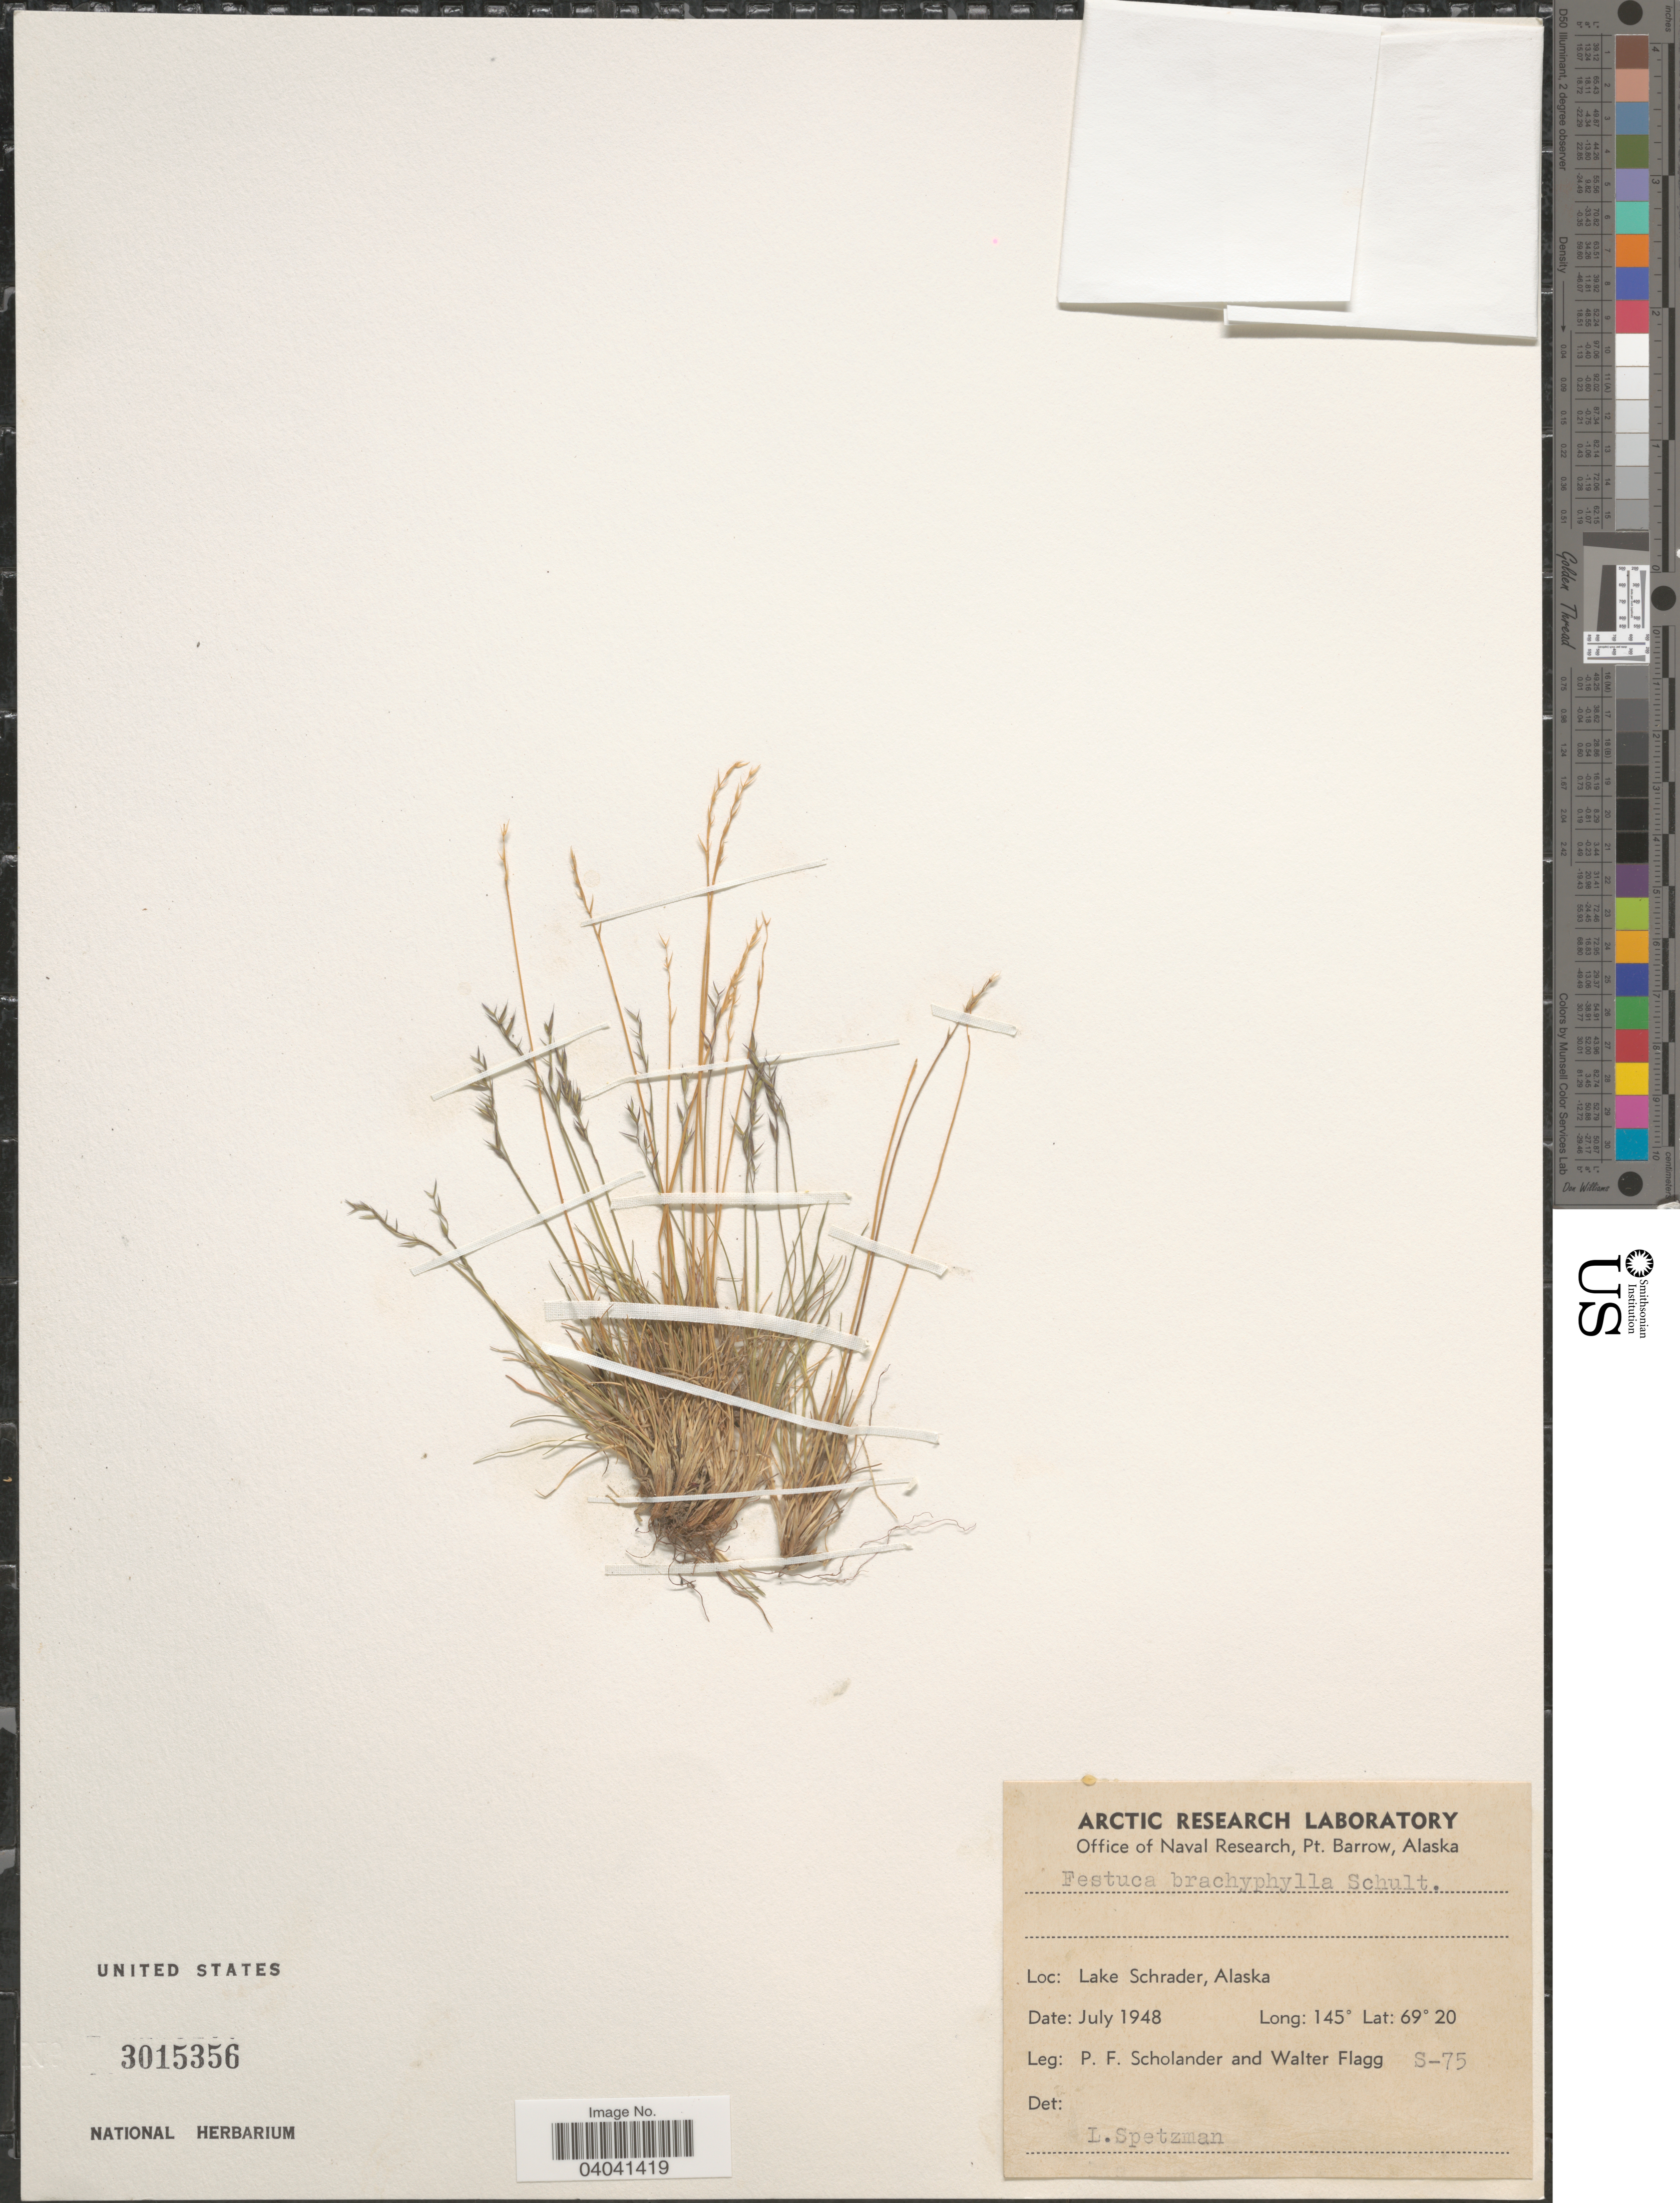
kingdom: Plantae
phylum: Tracheophyta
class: Liliopsida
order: Poales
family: Poaceae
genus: Festuca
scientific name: Festuca brachyphylla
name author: Schult. & Schult. f.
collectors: P. Scholander & W. Flagg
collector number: S-75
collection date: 1948-07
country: United States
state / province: Alaska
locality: Lake Schrader.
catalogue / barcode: US 3015356